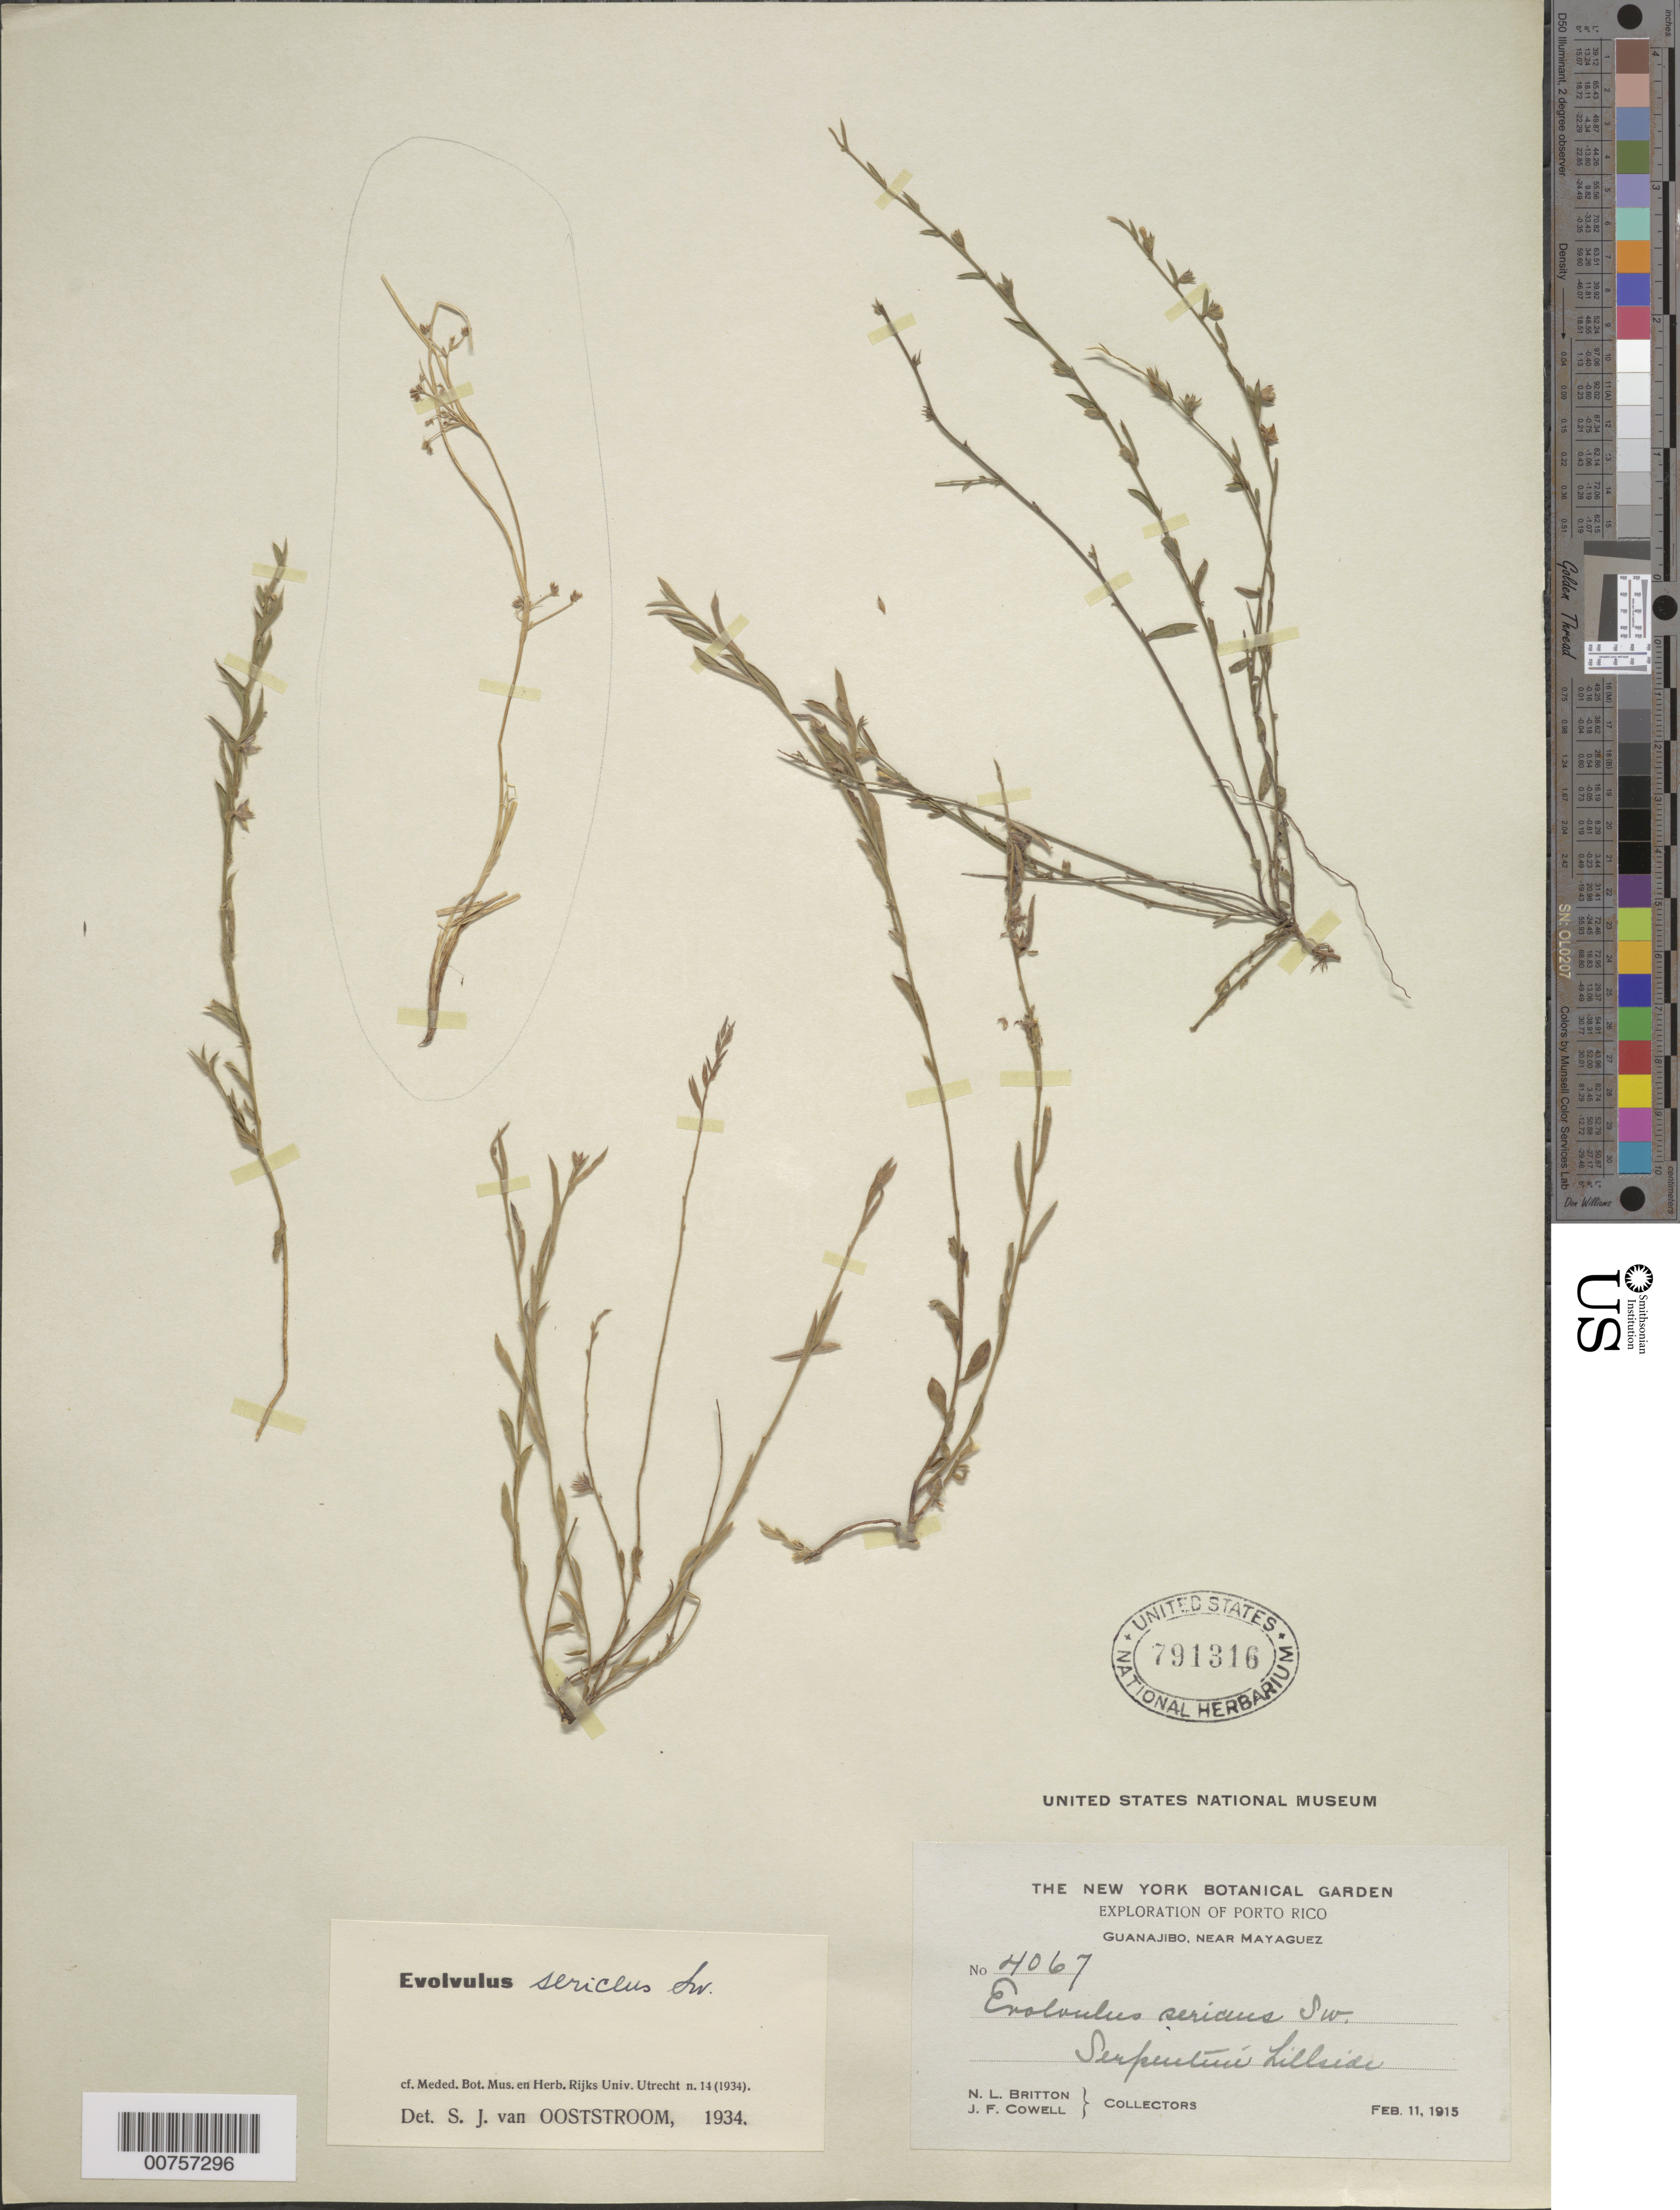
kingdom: Plantae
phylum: Tracheophyta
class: Magnoliopsida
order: Solanales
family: Convolvulaceae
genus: Evolvulus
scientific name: Evolvulus sericeus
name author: Sw.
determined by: Ooststroom, S. J. van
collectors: N. Britton & J. F. Cowell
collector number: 4067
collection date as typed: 11 Feb 1915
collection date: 1915-02-11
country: Puerto Rico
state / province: Mayagüez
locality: Guanajibo, Near Mayaguez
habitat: Serpentine hillside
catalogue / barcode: US 791316